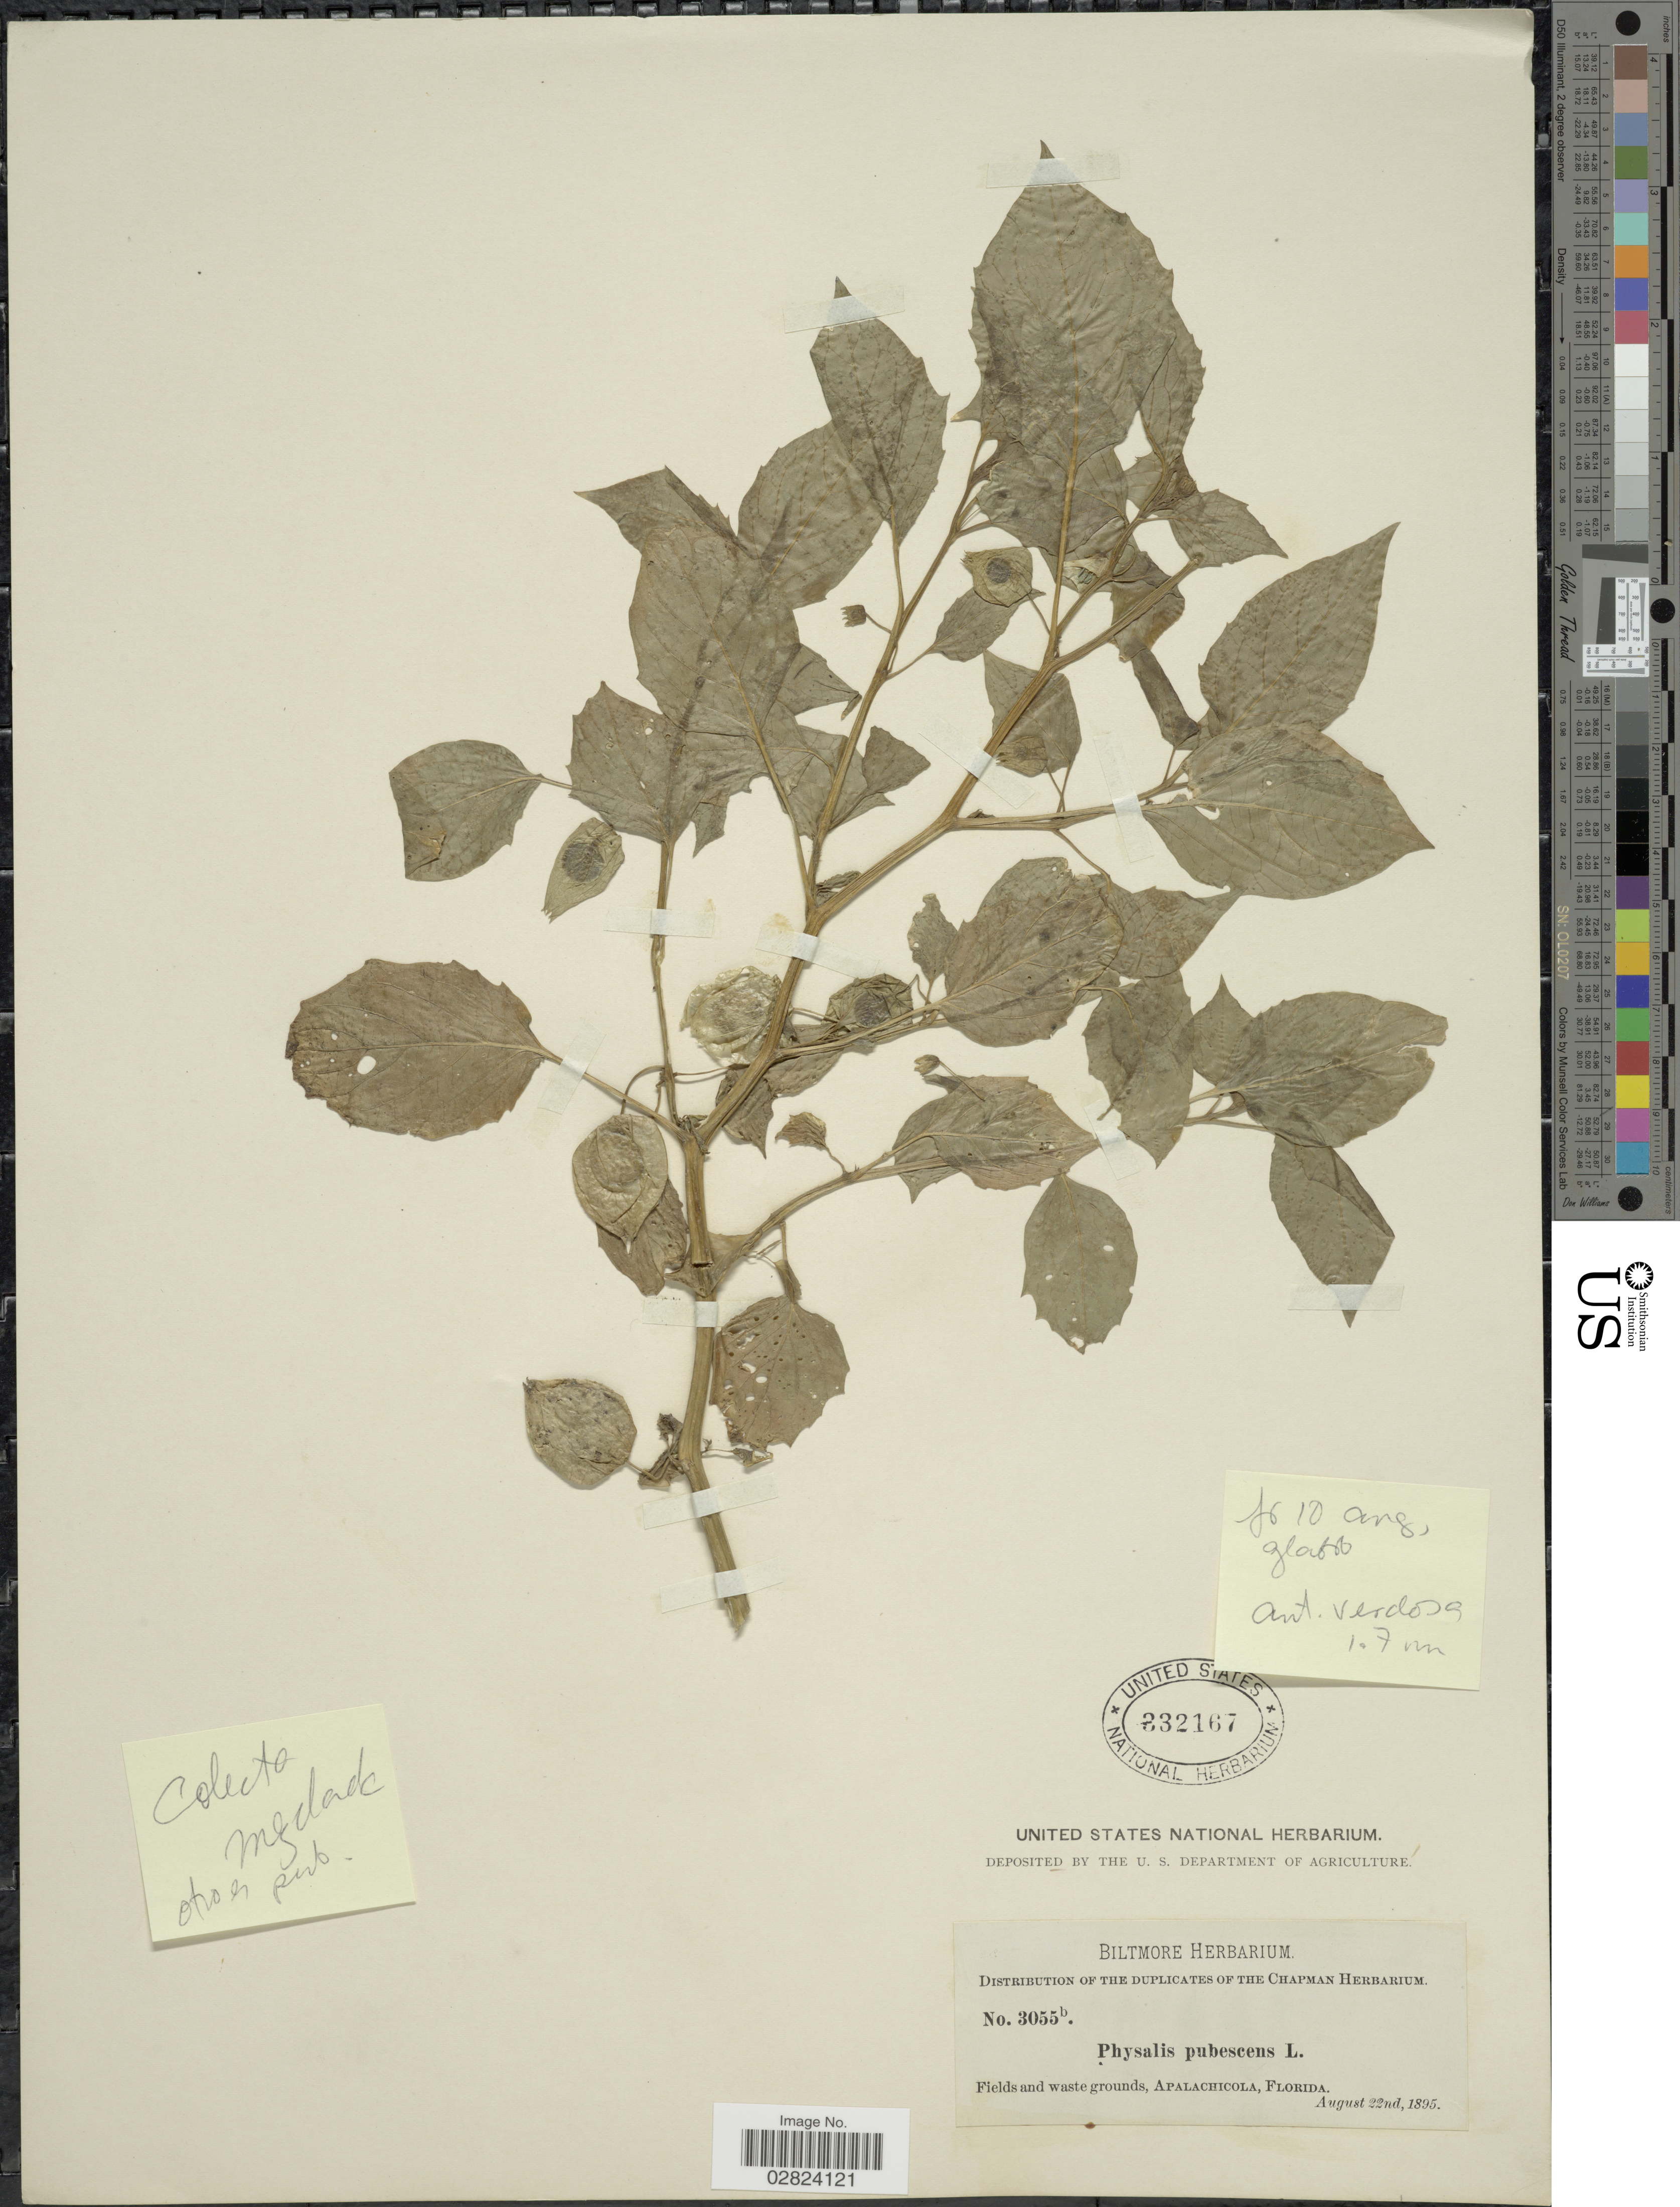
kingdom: Plantae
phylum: Tracheophyta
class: Magnoliopsida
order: Solanales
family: Solanaceae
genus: Physalis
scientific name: Physalis pubescens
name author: L.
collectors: ex herb. Biltmore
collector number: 3055b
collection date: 1895-08-22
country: United States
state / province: Florida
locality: Fields and waste grounds, Apalachicola.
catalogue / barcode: US 332167